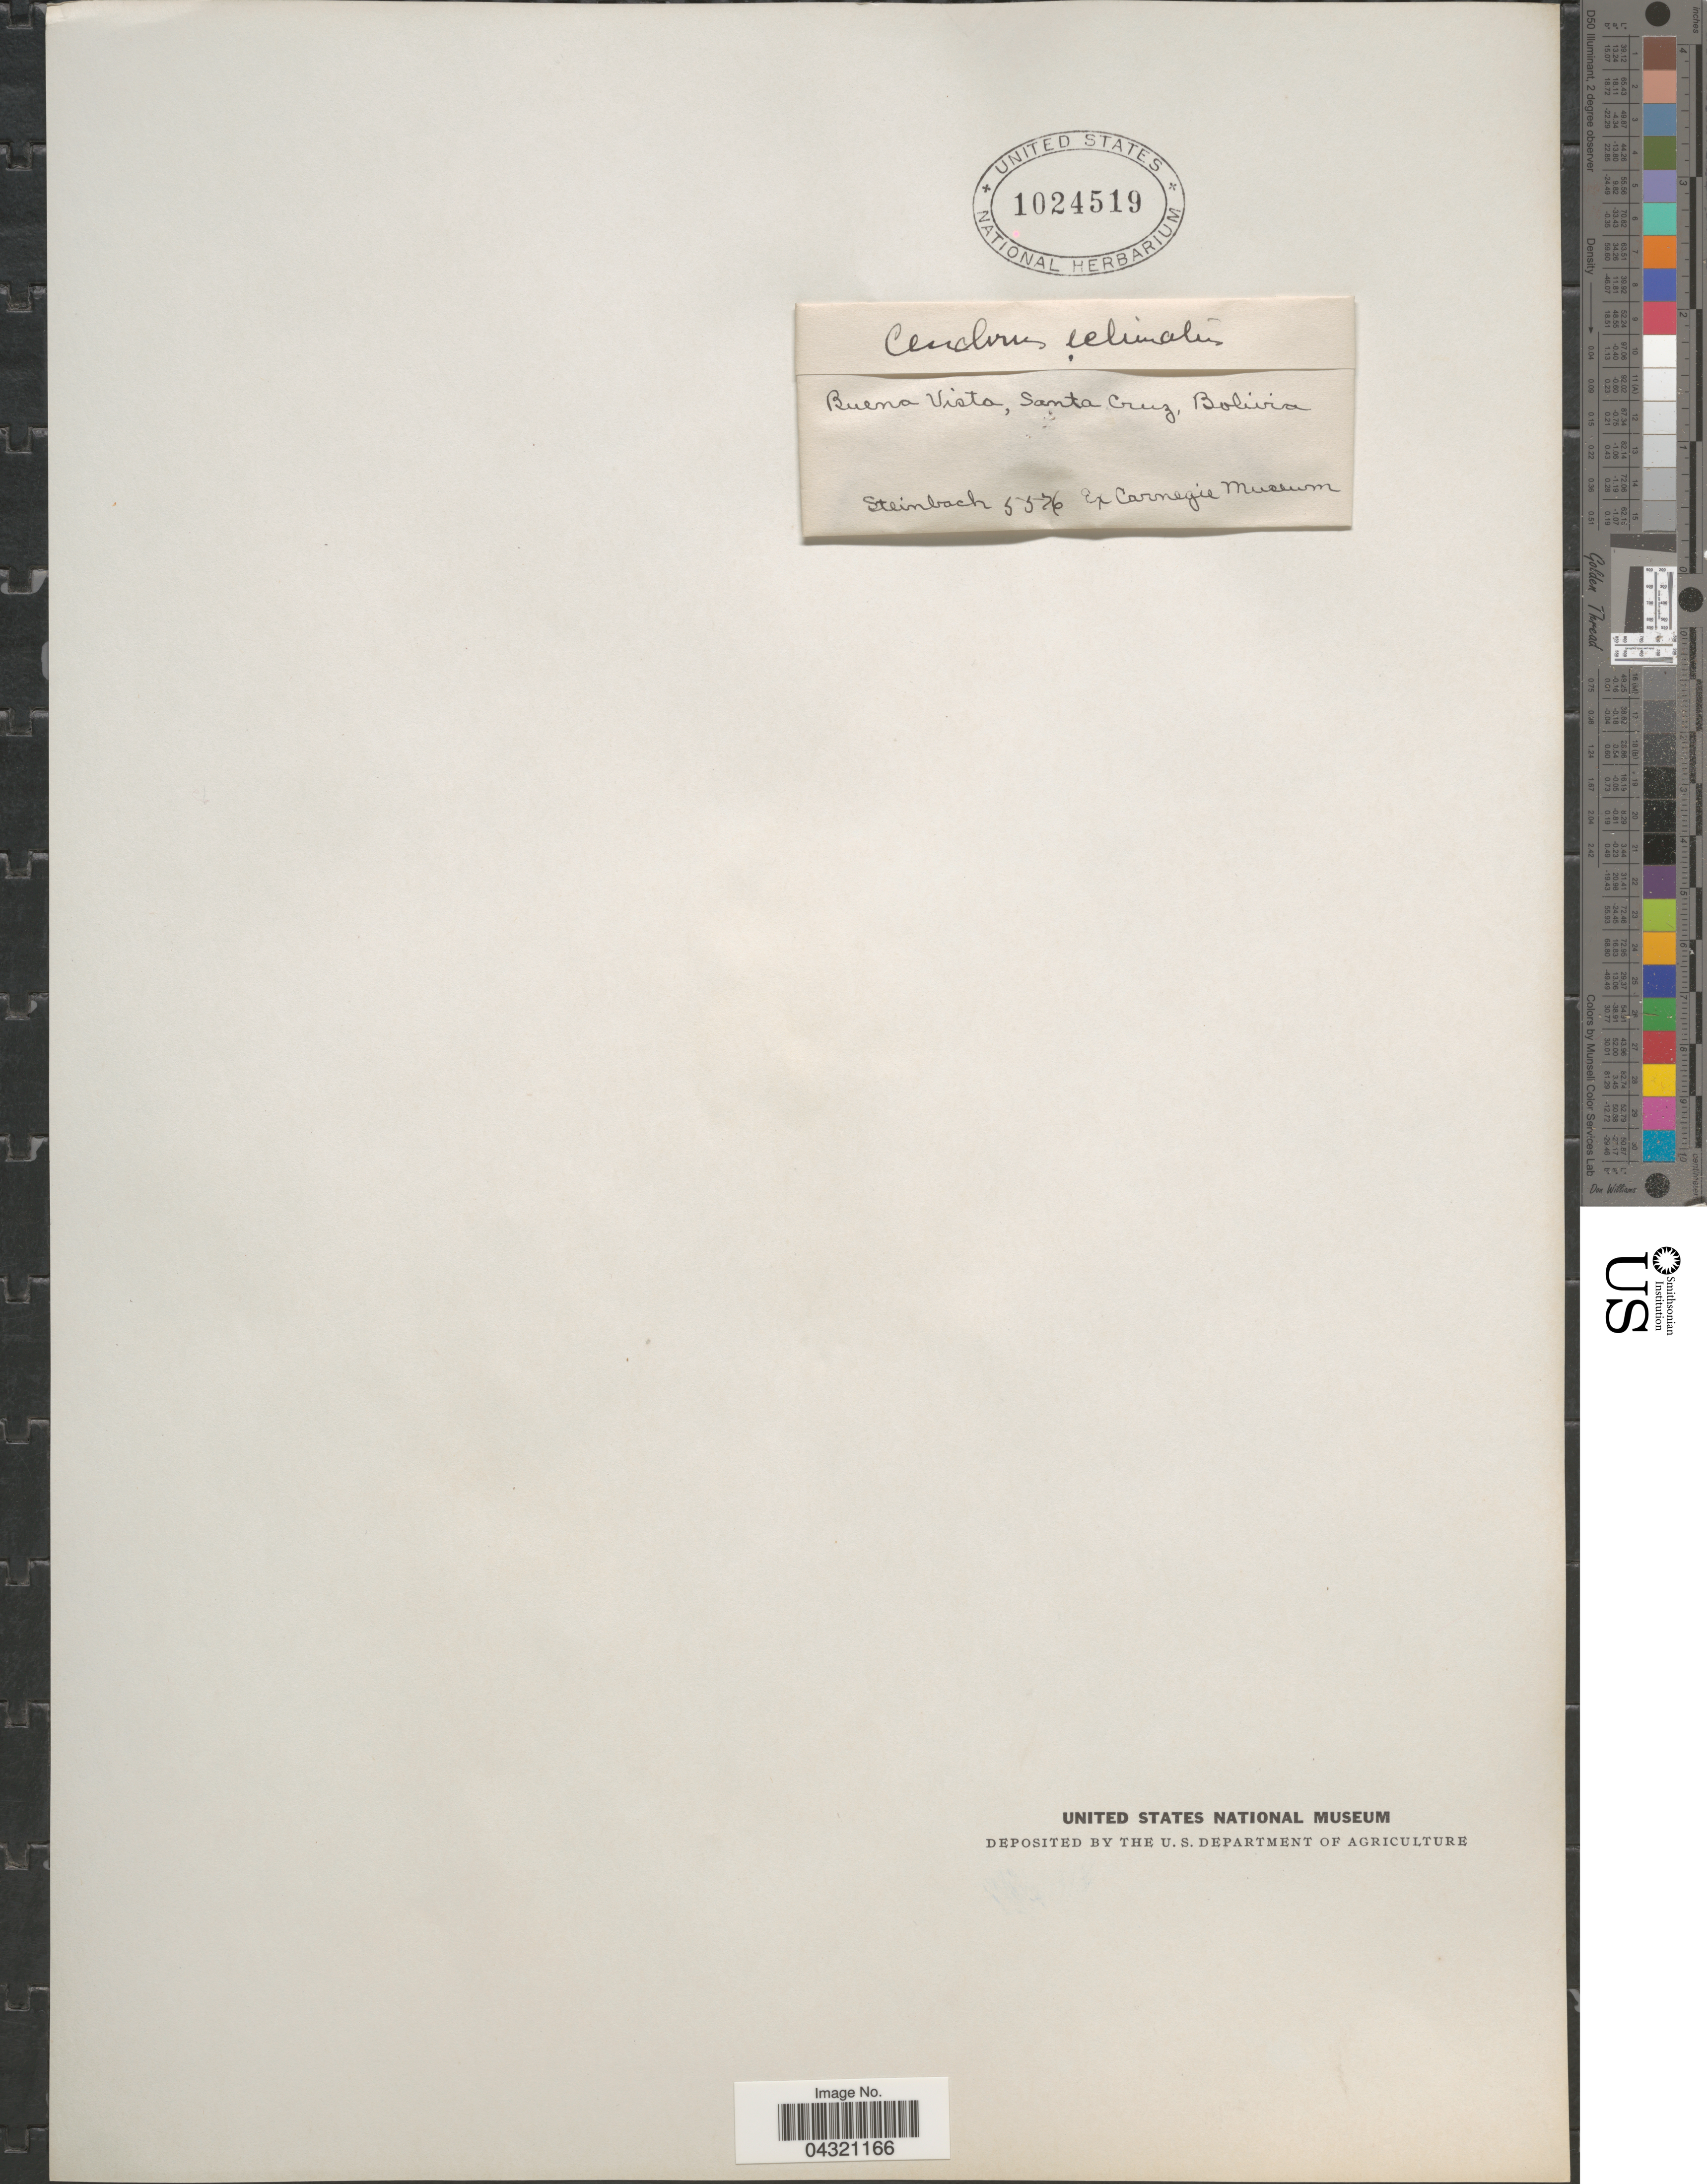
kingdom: Plantae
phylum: Tracheophyta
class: Liliopsida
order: Poales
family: Poaceae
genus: Cenchrus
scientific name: Cenchrus echinatus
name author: L.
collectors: Steinbach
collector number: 5576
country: Bolivia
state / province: Santa Cruz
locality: Buena Vista.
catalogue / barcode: US 1024519